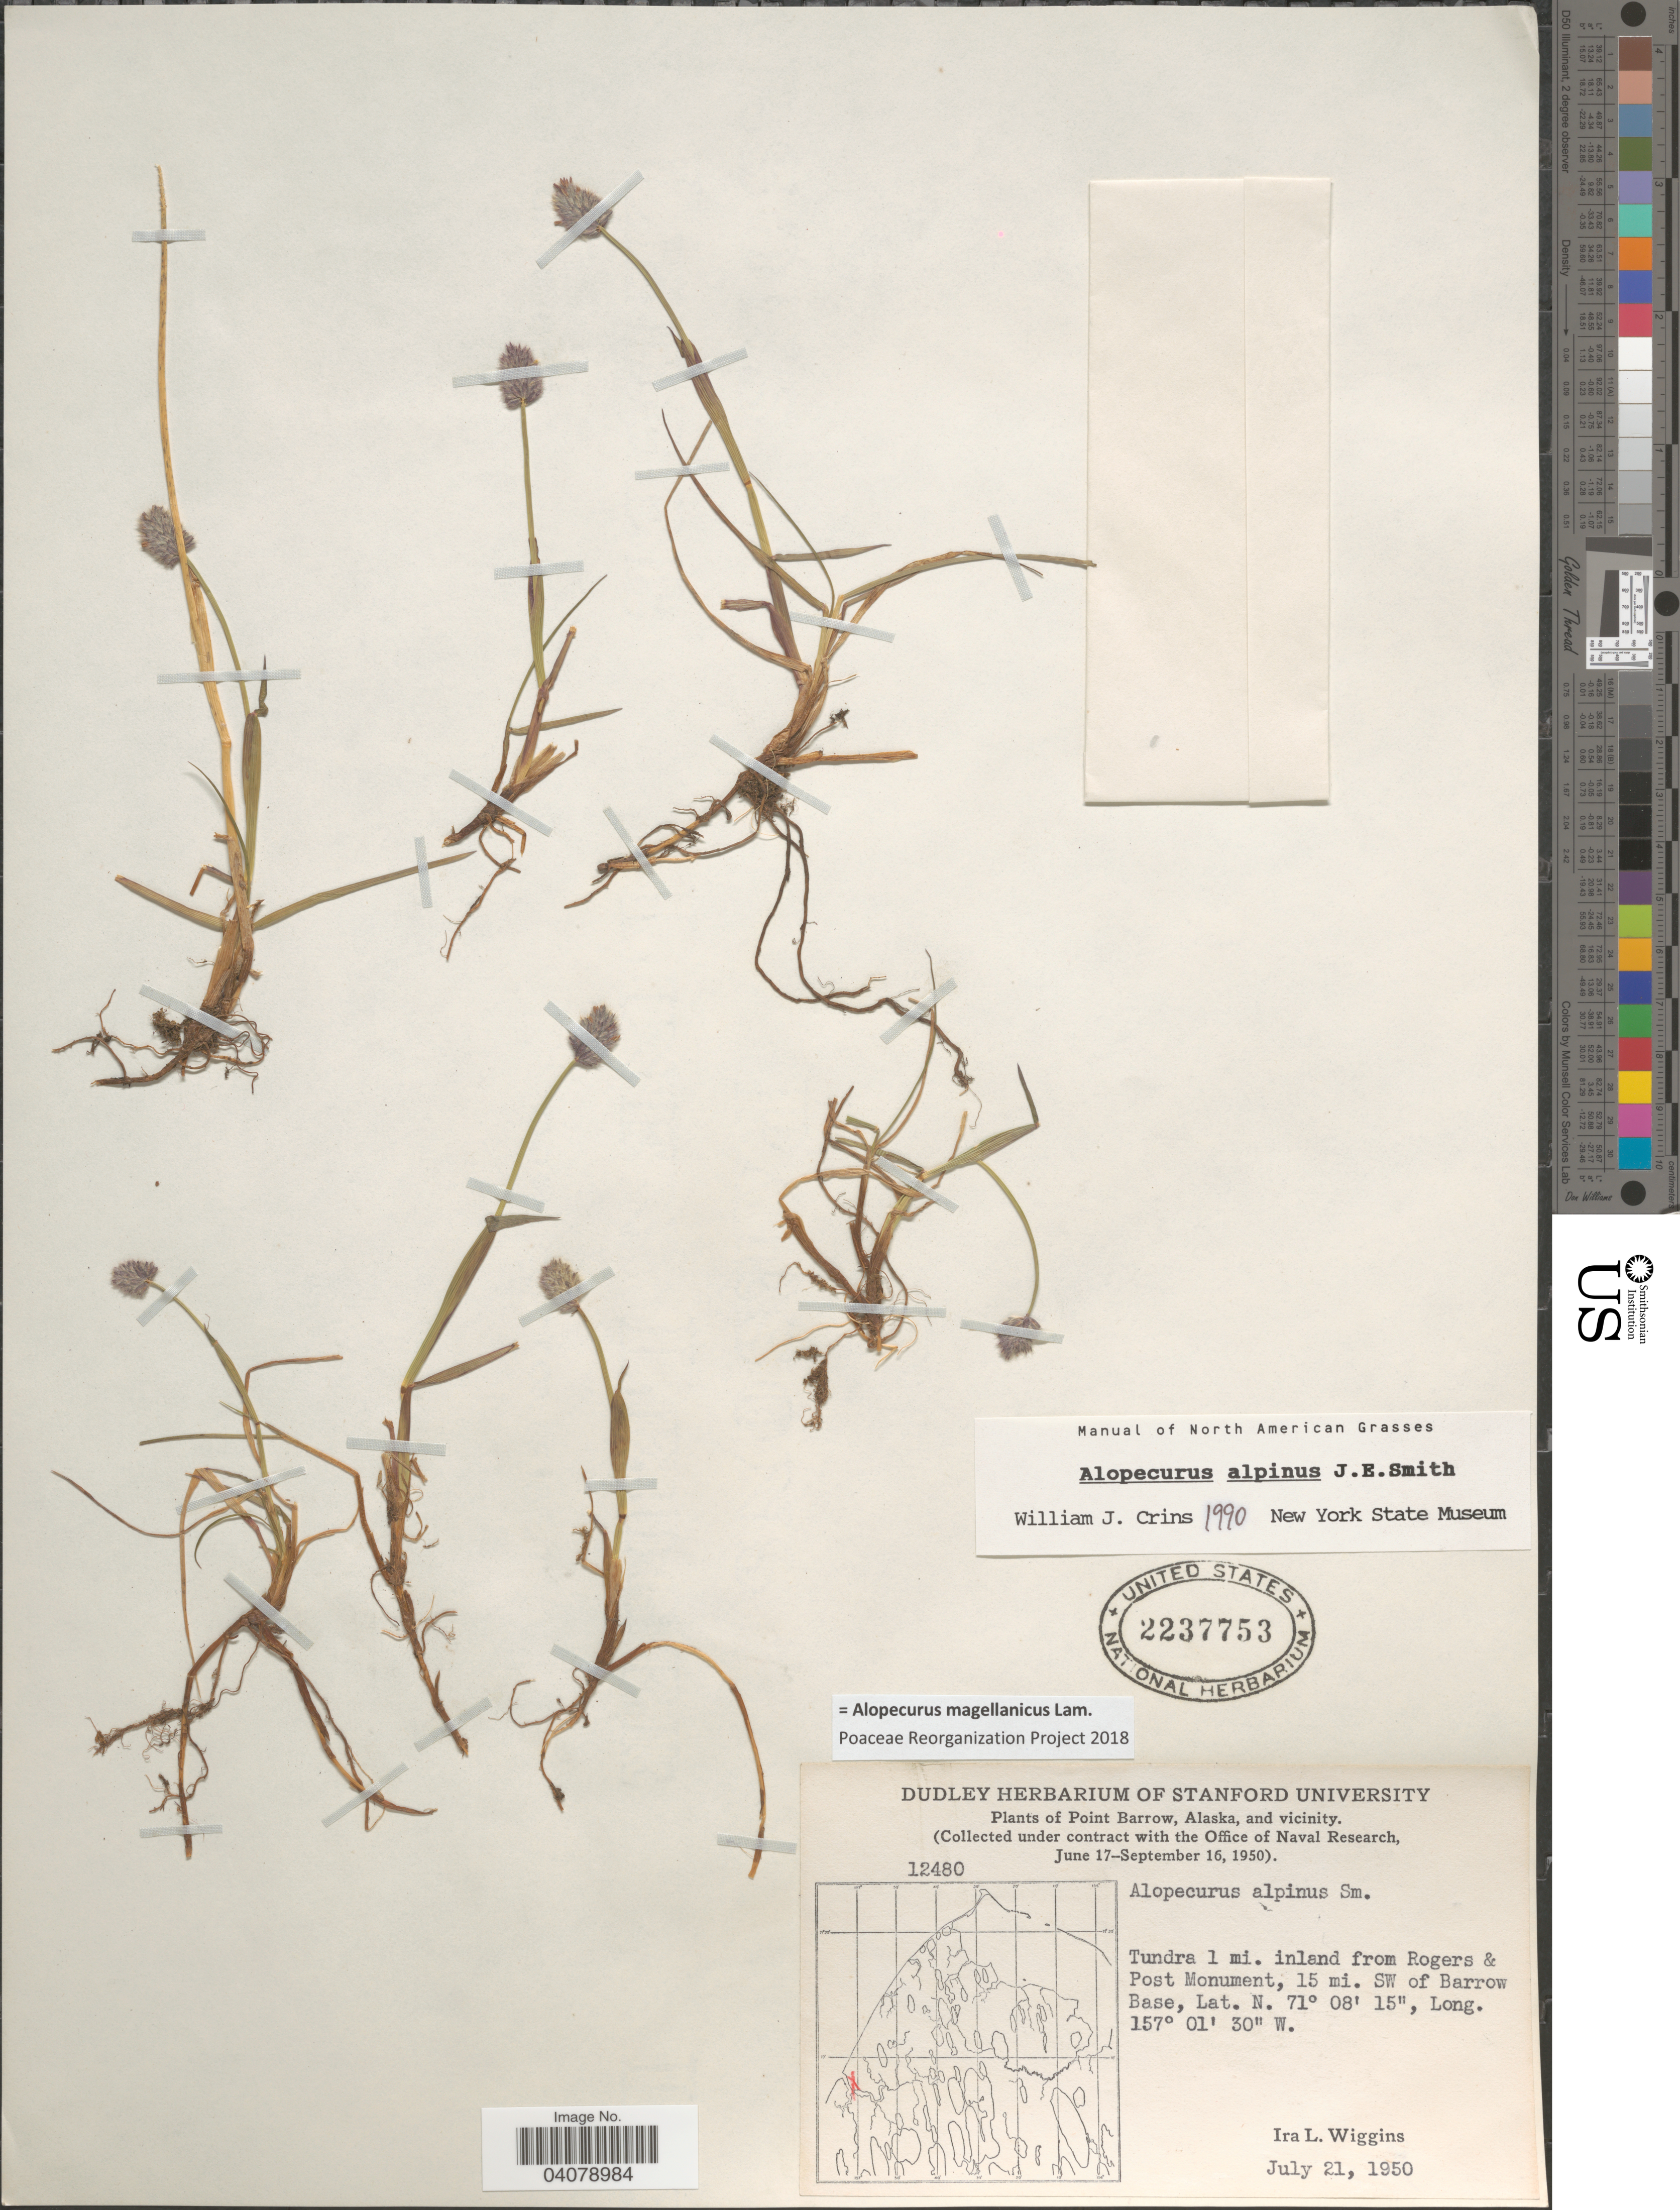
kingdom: Plantae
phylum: Tracheophyta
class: Liliopsida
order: Poales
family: Poaceae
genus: Alopecurus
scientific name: Alopecurus magellanicus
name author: Lam.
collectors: I. L. Wiggins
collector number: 12480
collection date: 1950-07-21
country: United States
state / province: Alaska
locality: Point Barrow, Alaska, and vicinity. Tundra 1 mi. inland from Rogers & Post Monument, 15 mi. SW of Barrow Base.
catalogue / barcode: US 2237753